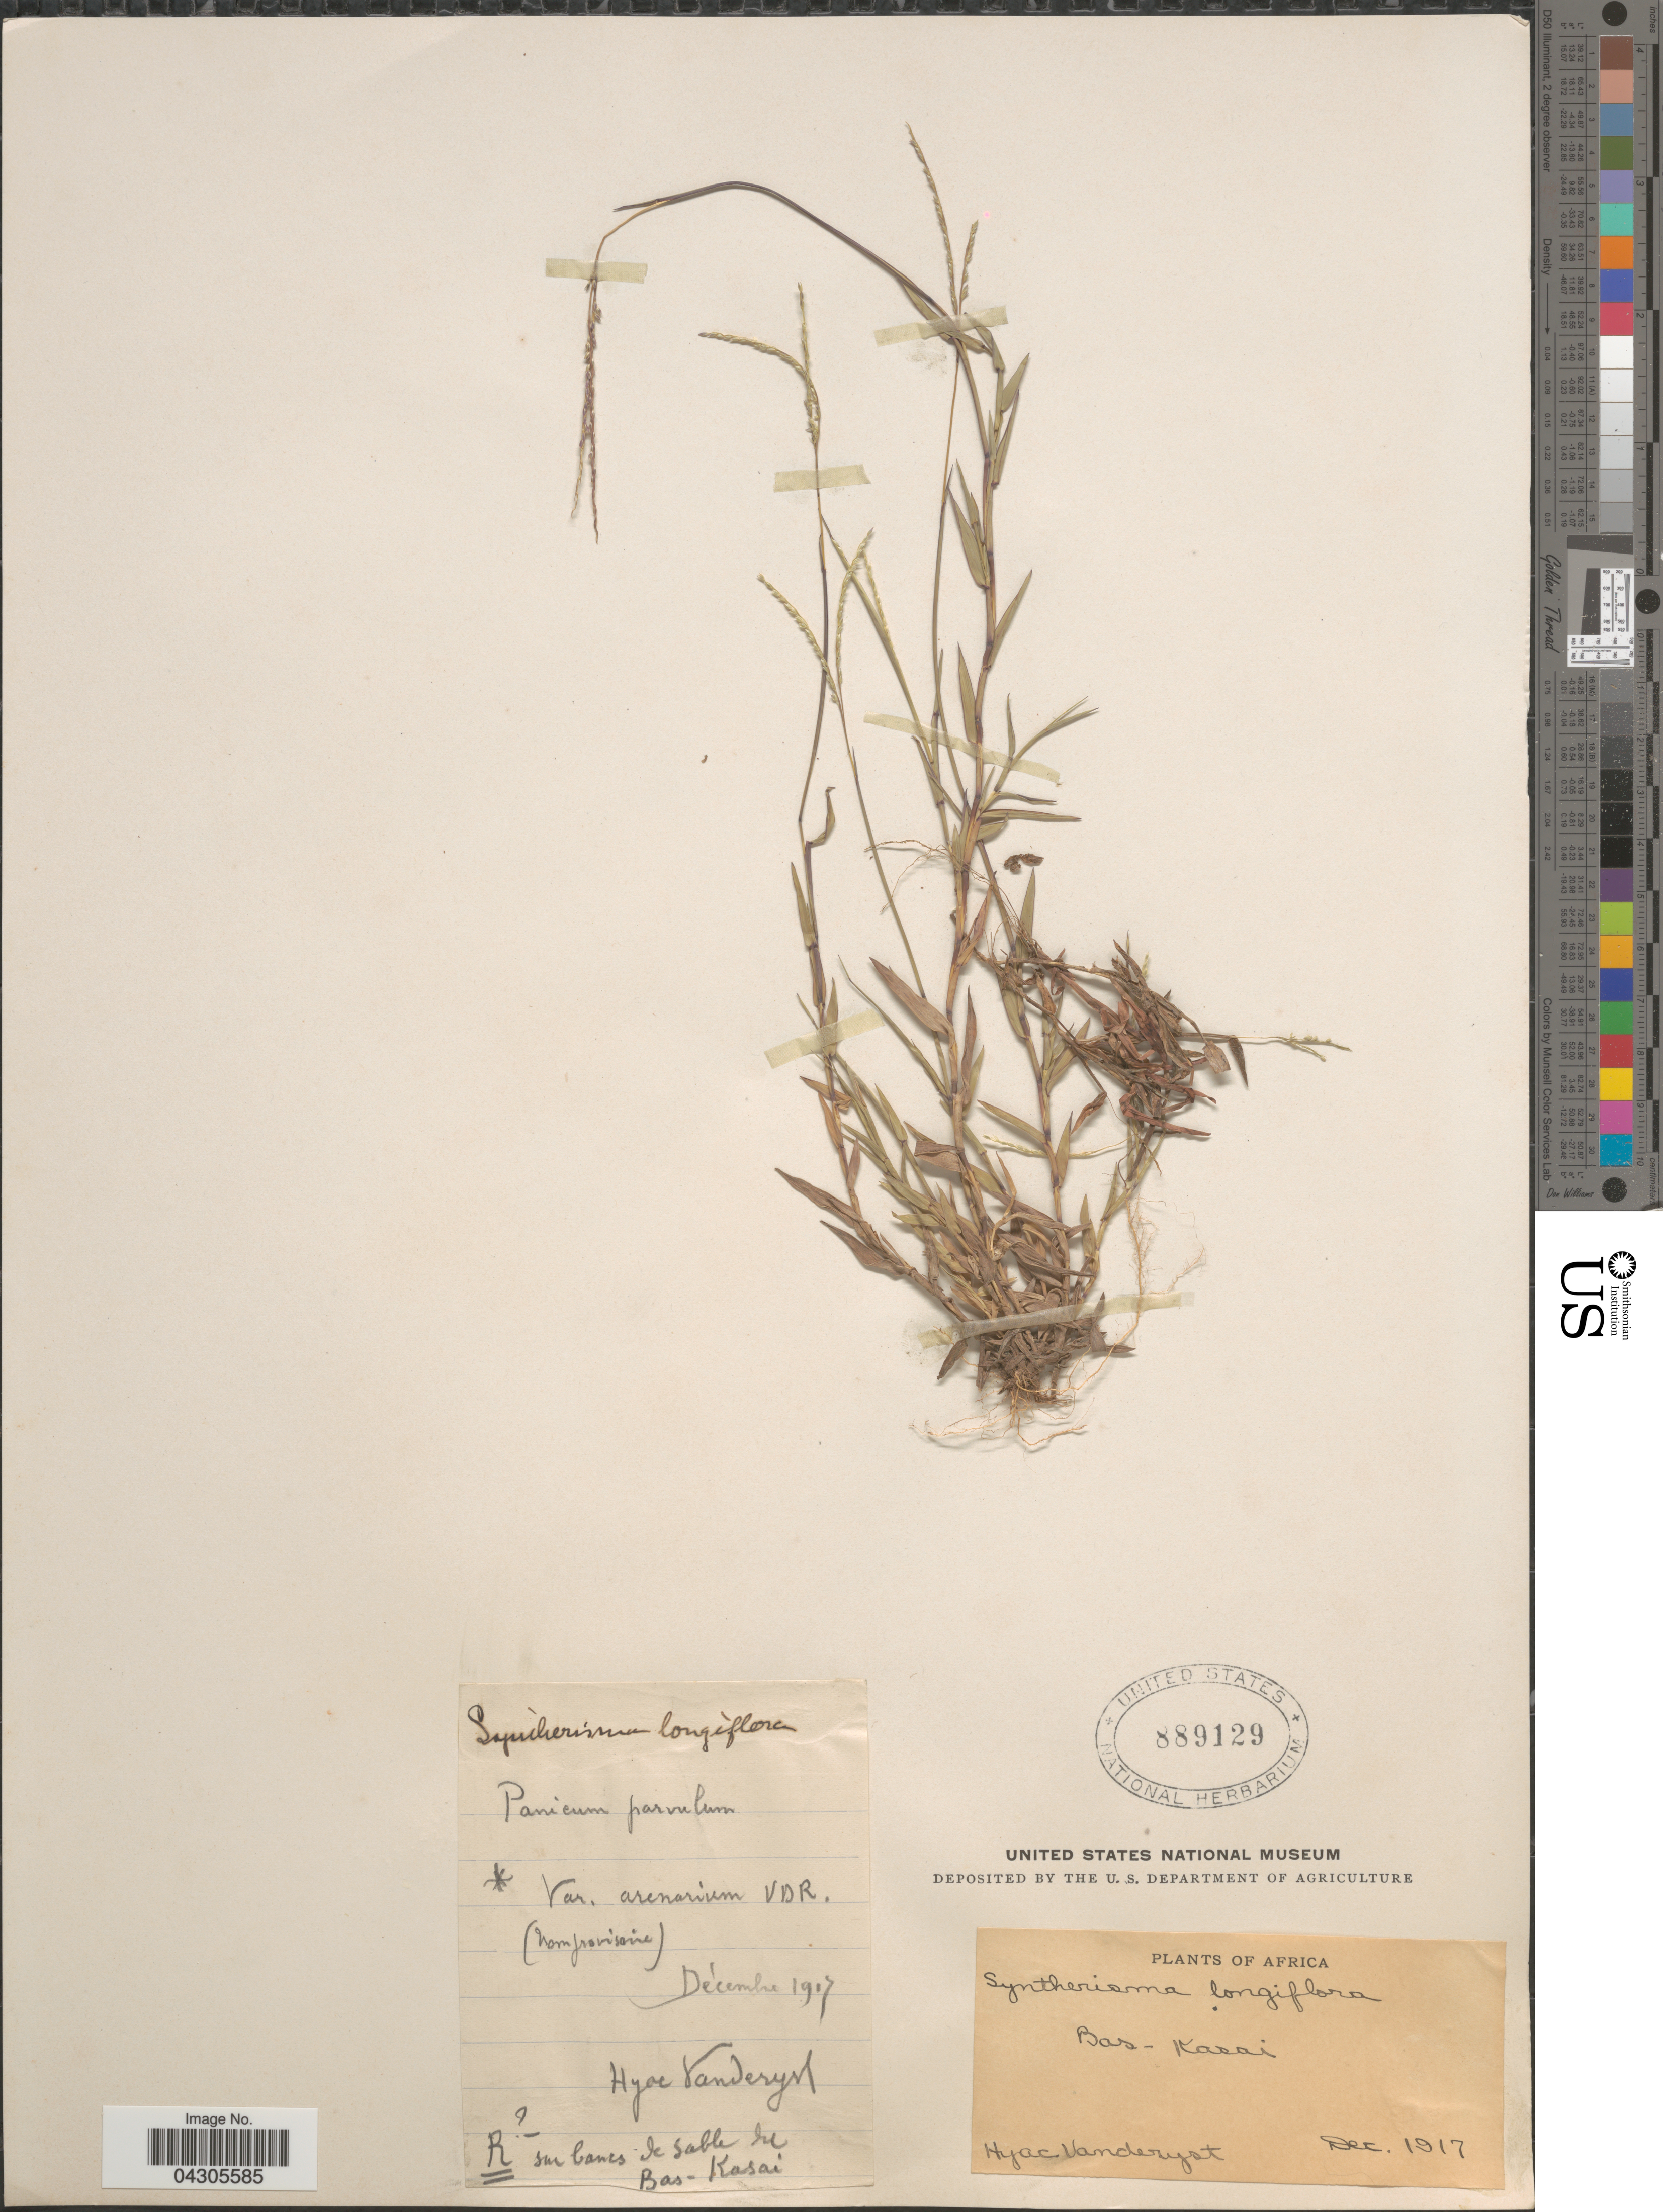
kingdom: Plantae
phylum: Tracheophyta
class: Liliopsida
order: Poales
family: Poaceae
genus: Digitaria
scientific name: Digitaria longiflora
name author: (Retz.) Pers.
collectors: H. J. R. Vanderyst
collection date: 1917-12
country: Congo, Democratic Republic of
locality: Bas-Kasai.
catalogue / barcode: US 889129